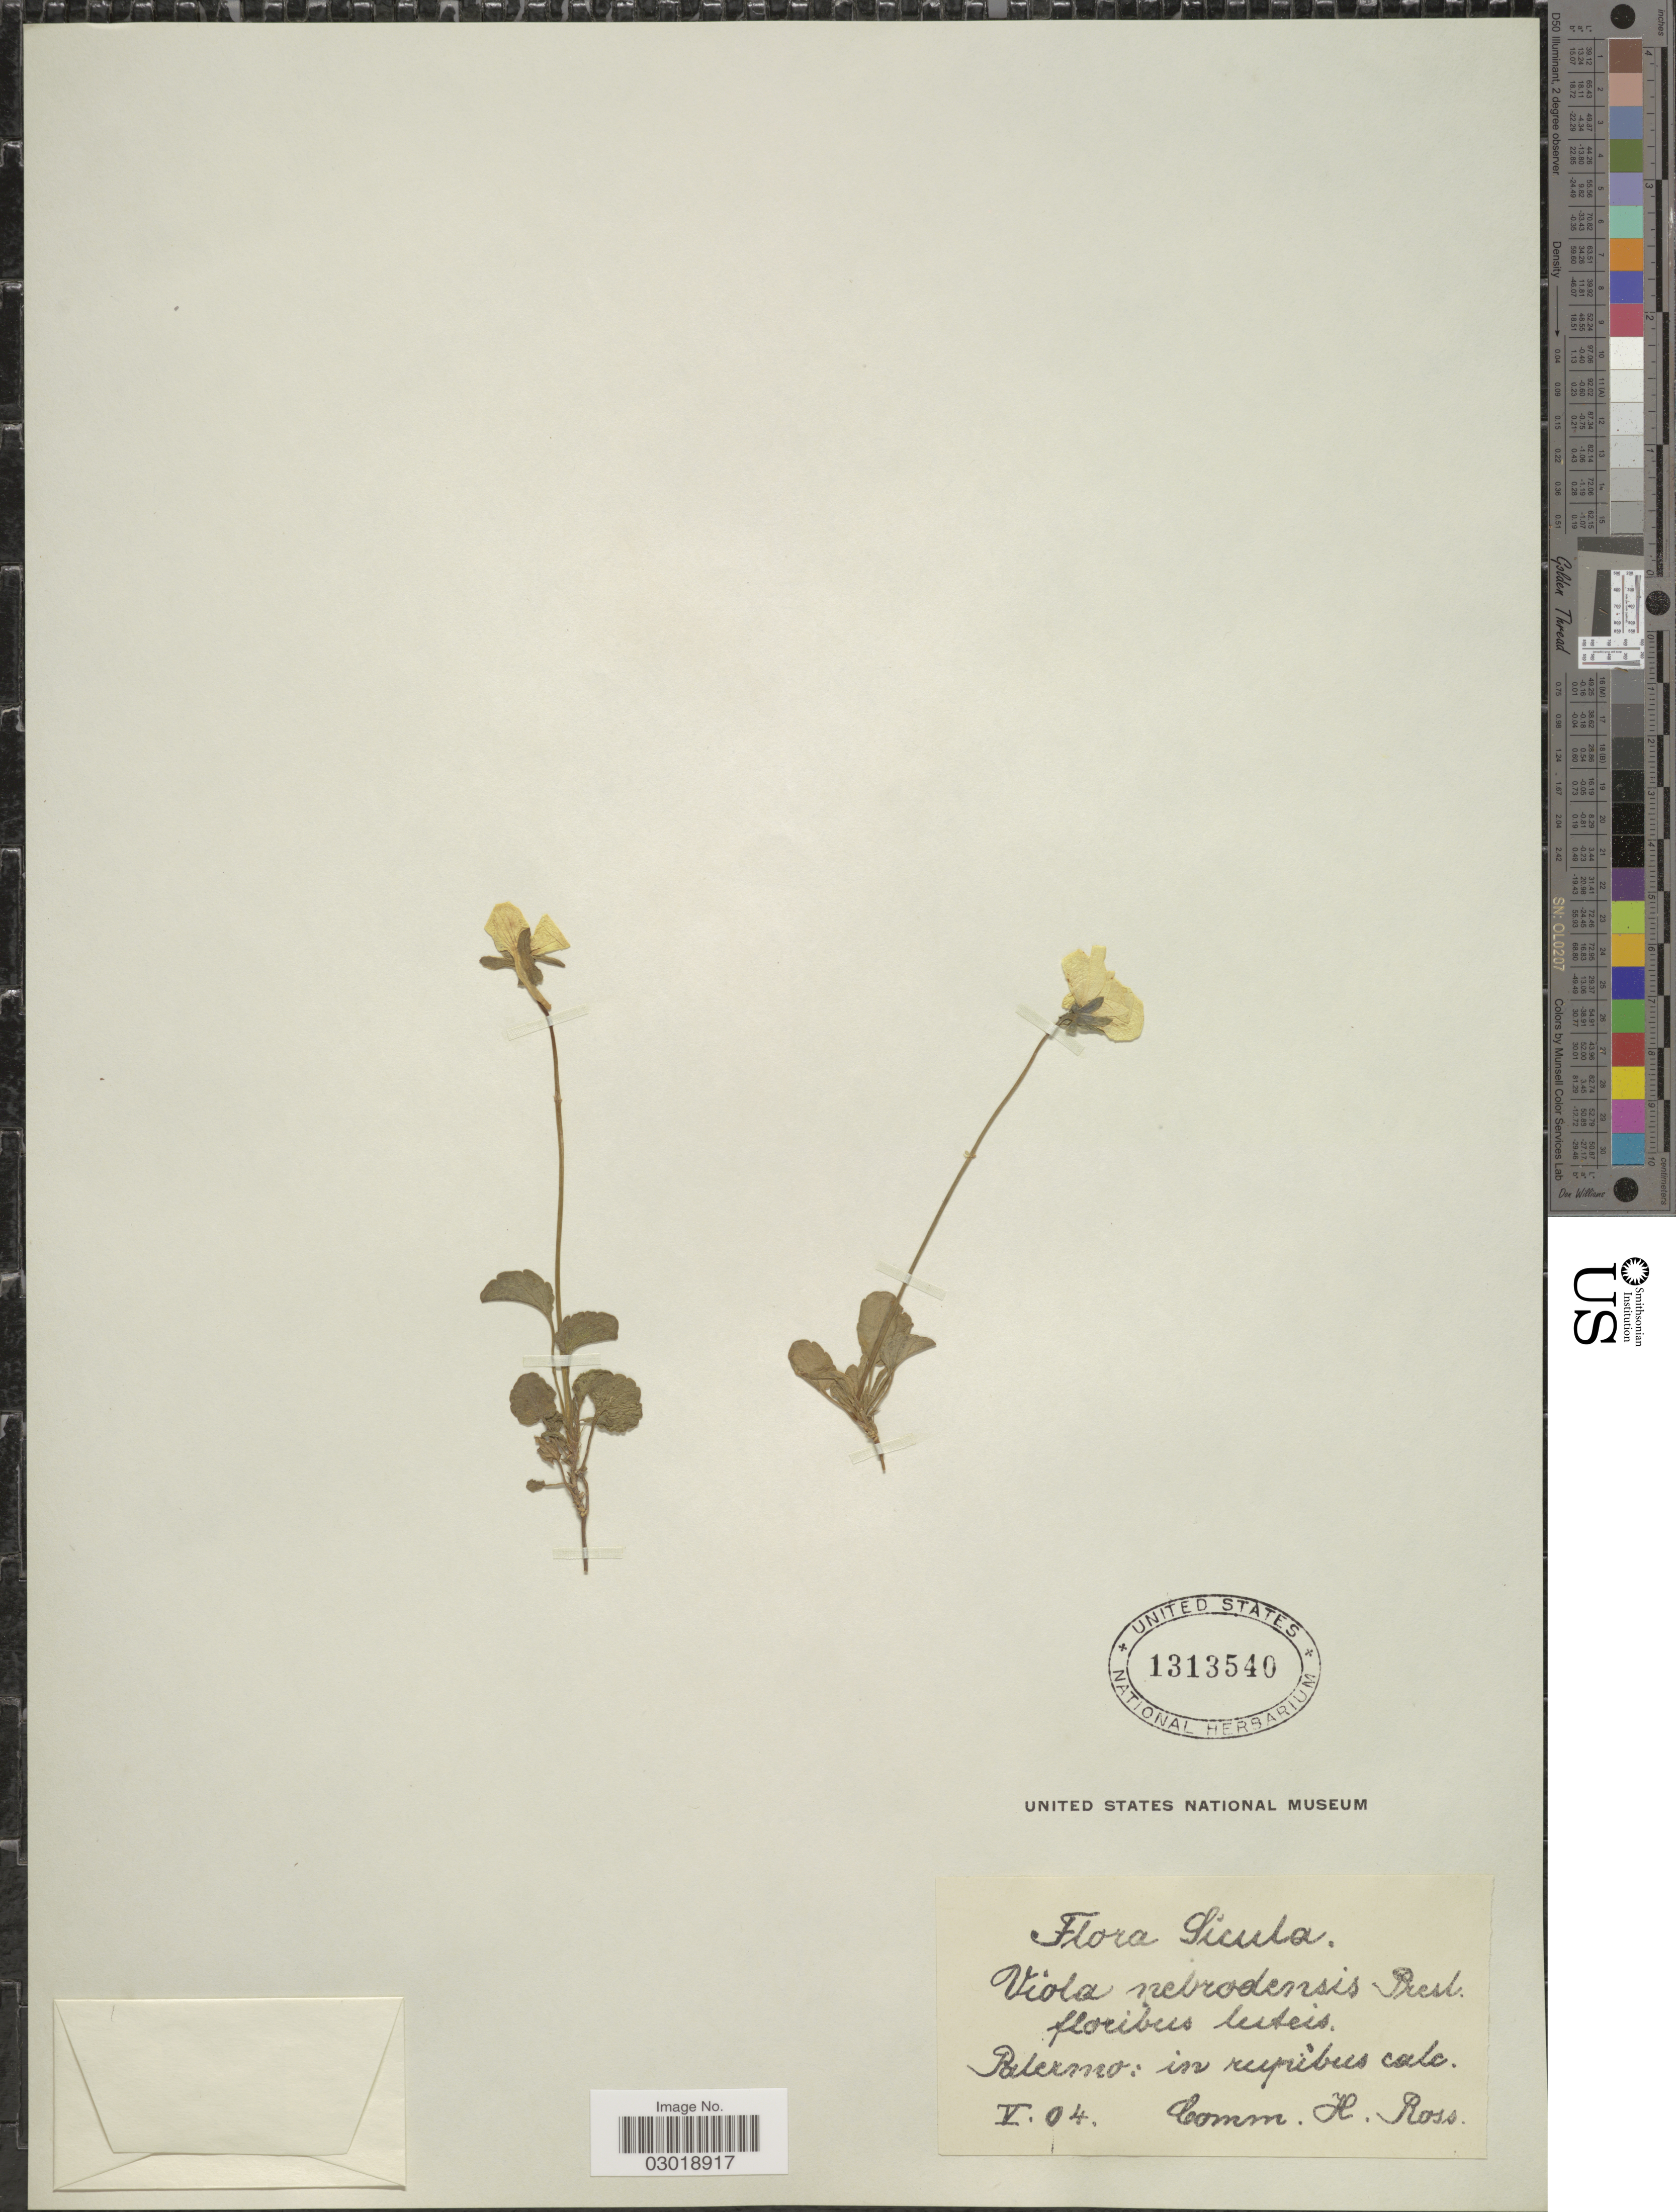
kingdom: Plantae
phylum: Tracheophyta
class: Magnoliopsida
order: Malpighiales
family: Violaceae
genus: Viola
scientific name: Viola nebrodensis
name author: C. Presl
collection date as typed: Transcribed d/m/y: /5/4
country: Italy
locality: Sicula. Palermo.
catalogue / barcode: US 1313540